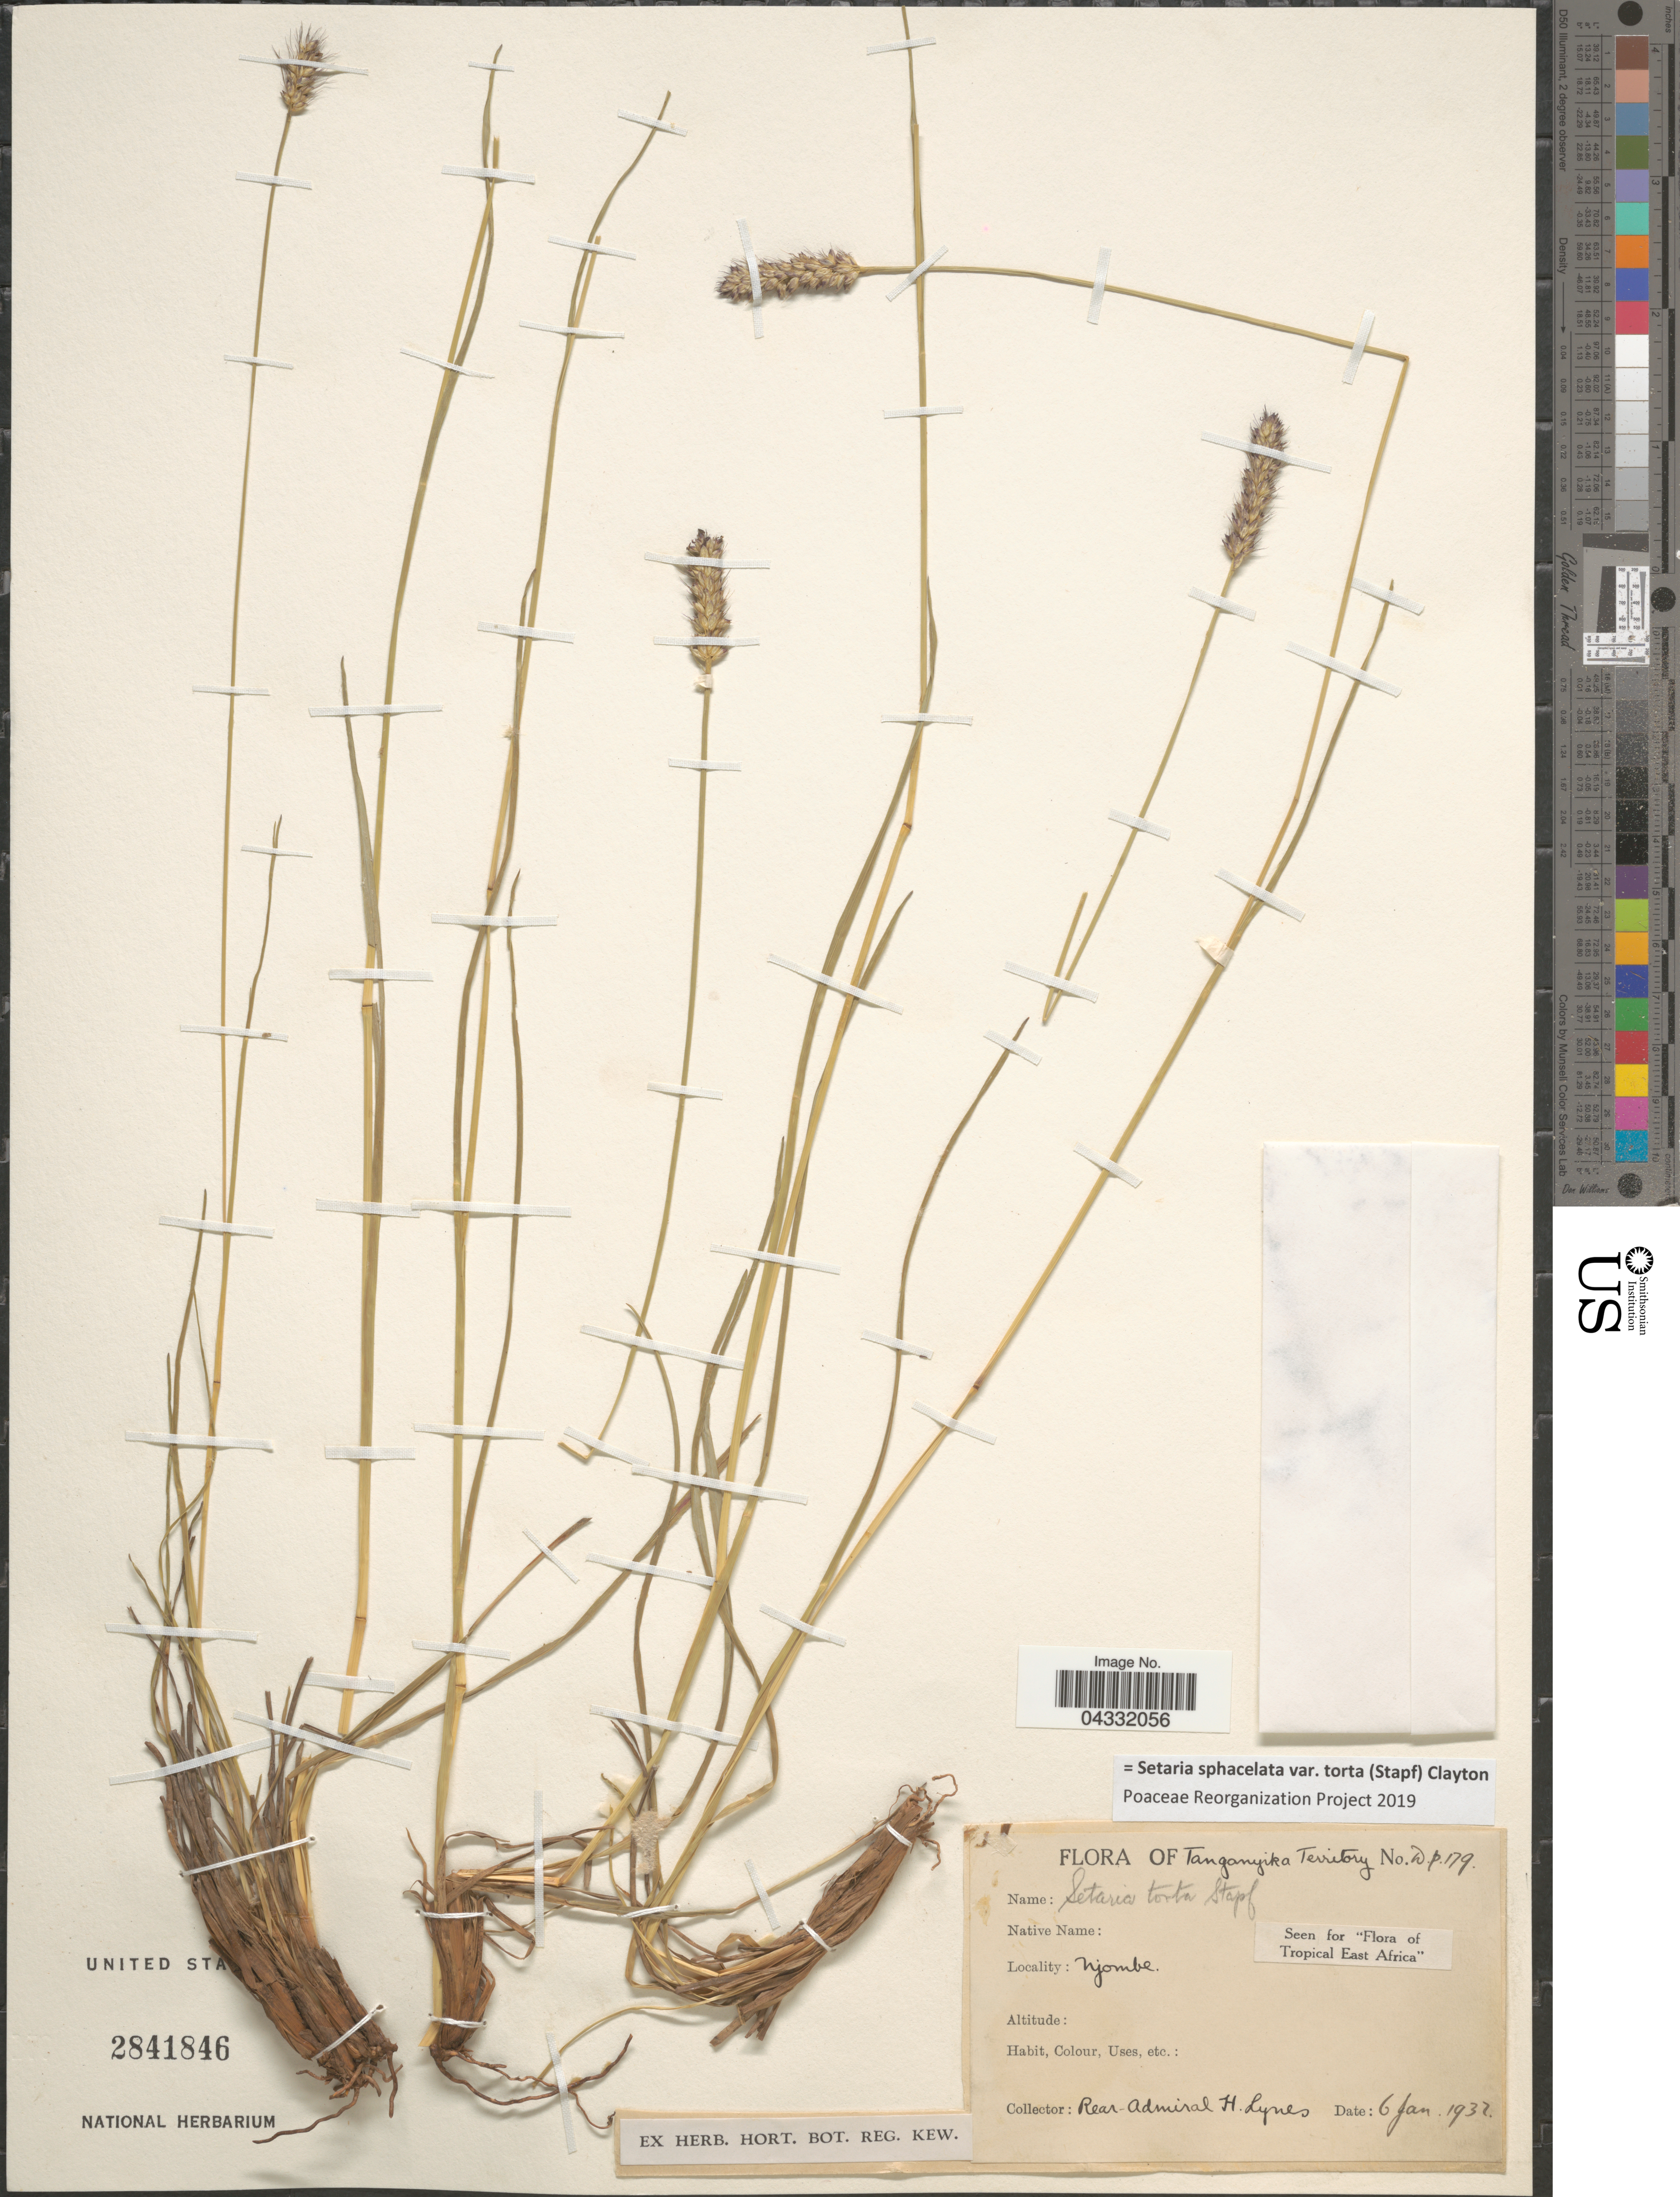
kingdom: Plantae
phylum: Tracheophyta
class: Liliopsida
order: Poales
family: Poaceae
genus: Setaria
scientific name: Setaria sphacelata var. torta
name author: (Stapf) Clayton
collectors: H. Lynes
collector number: Dp179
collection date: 1932-01-06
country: Tanzania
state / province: Njombe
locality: Tanganyika Territory. Njombe.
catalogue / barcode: US 2841846